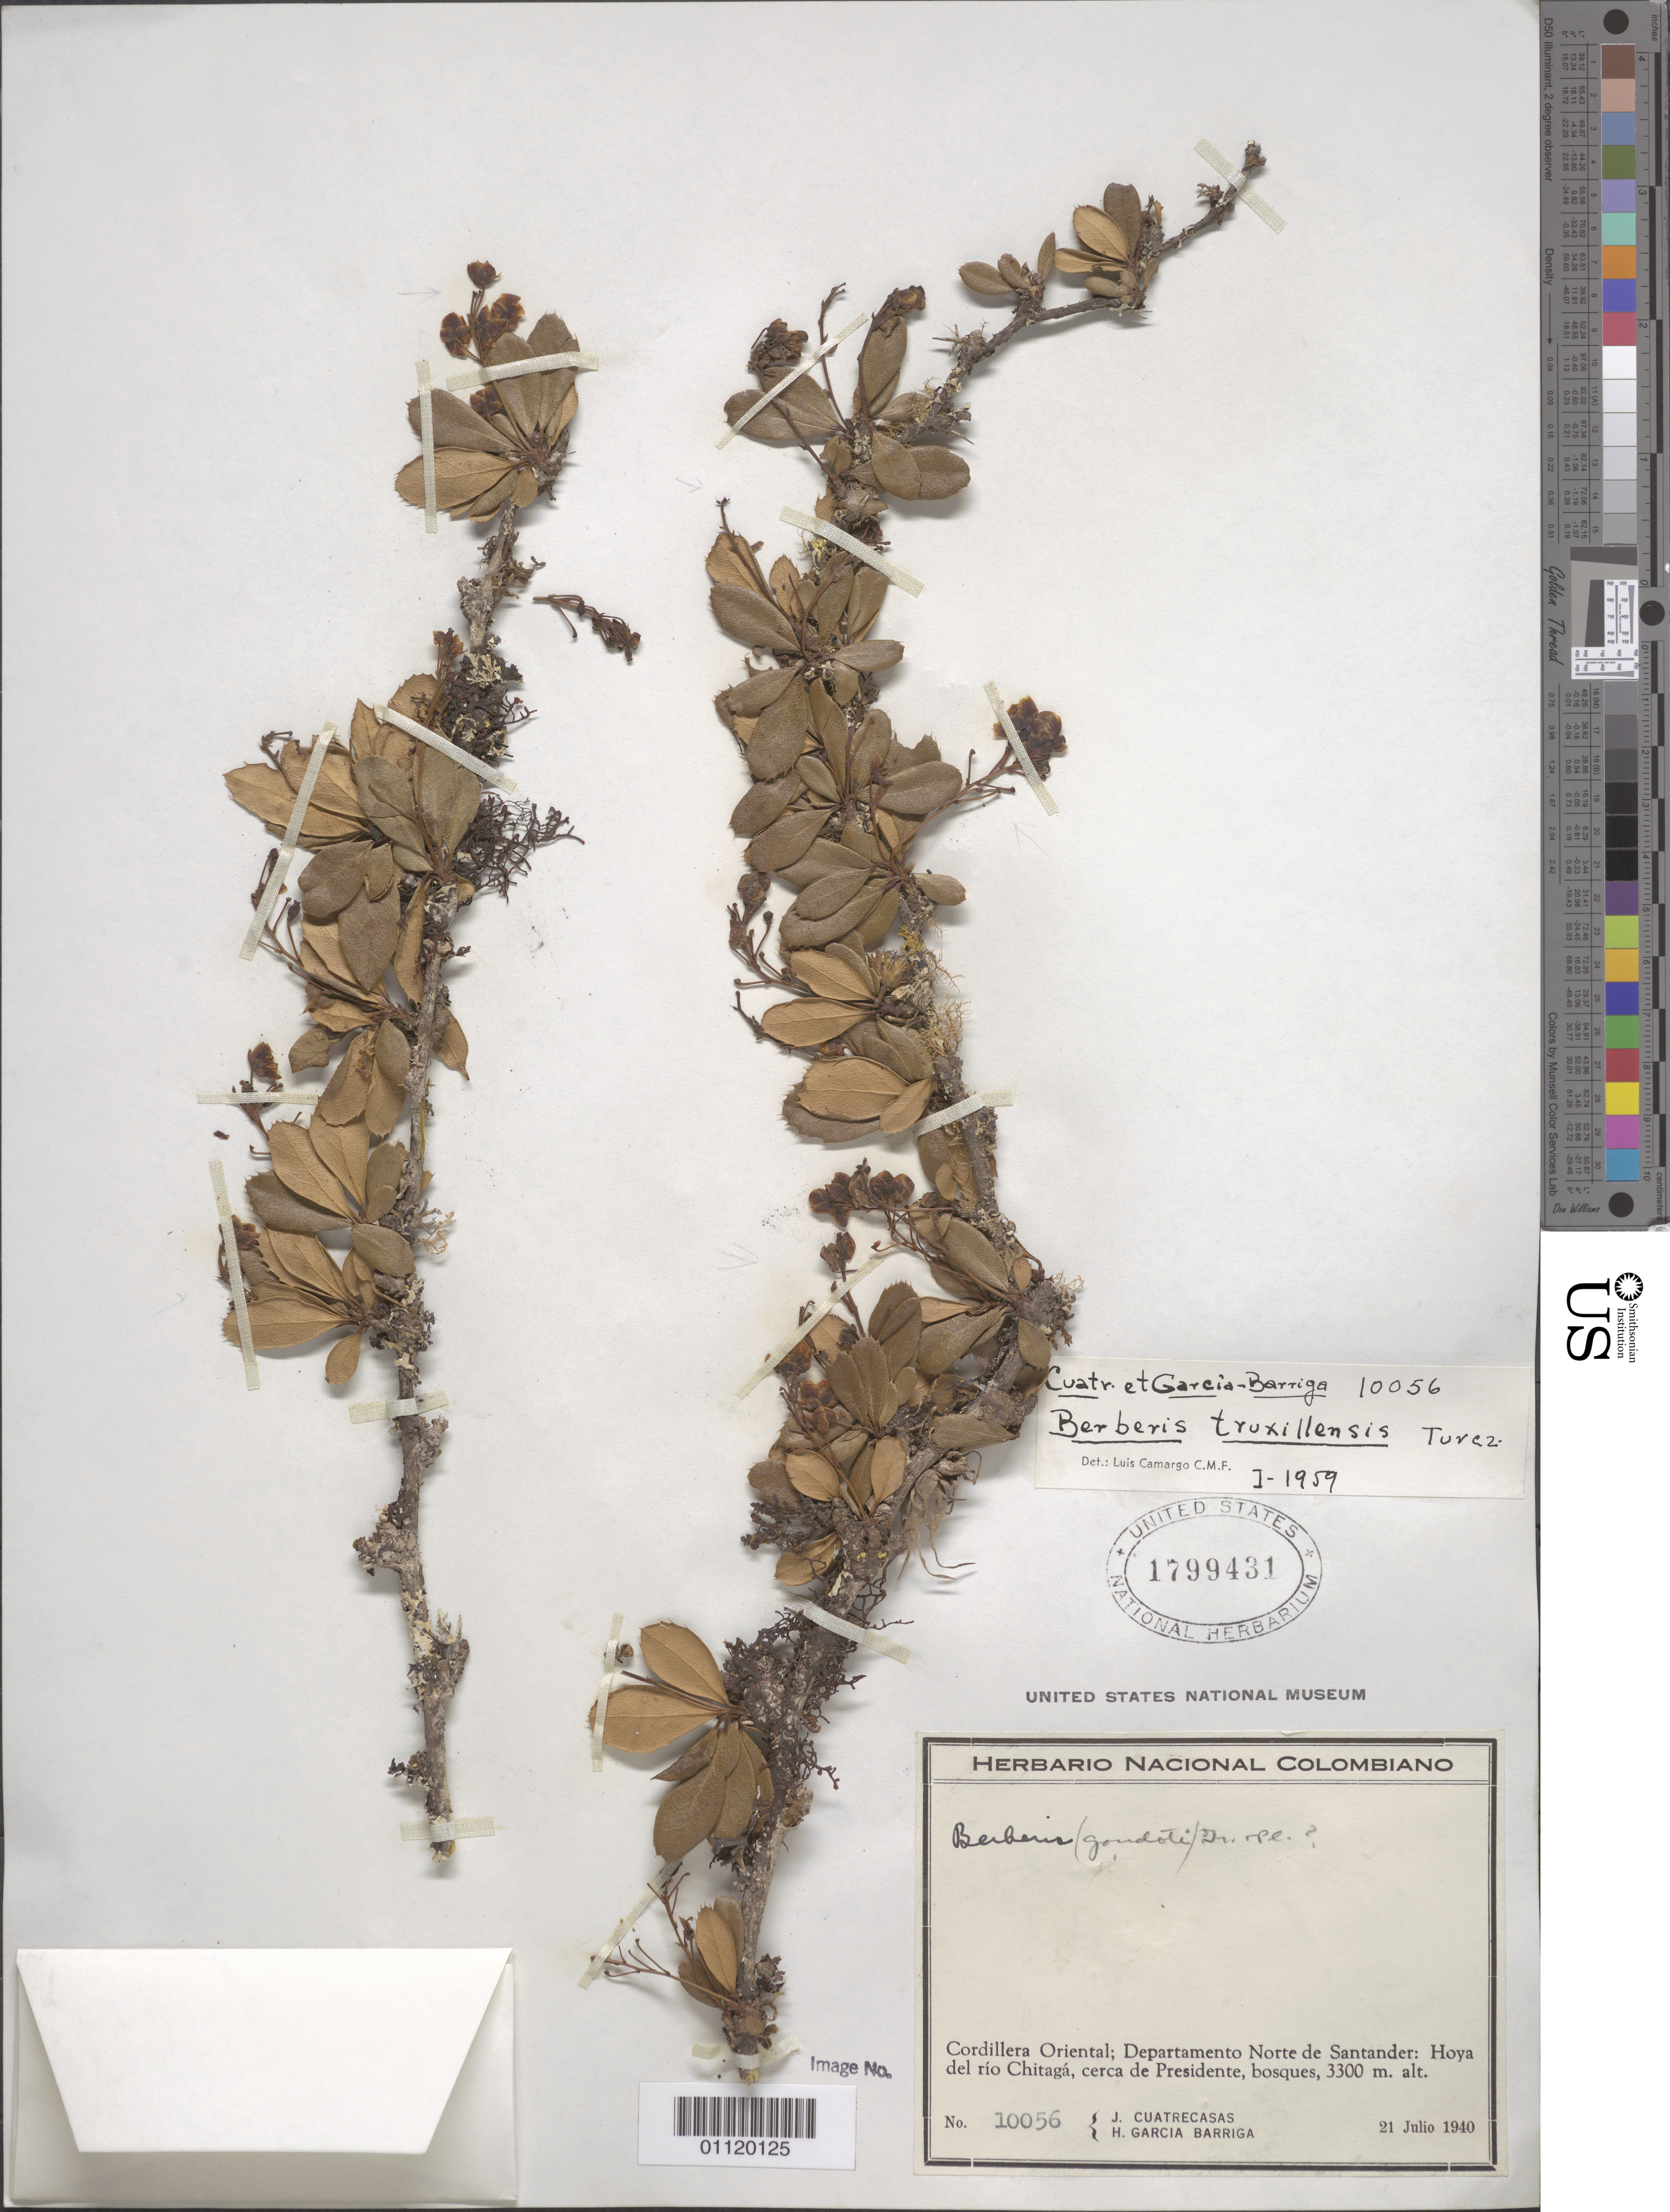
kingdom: Plantae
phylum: Tracheophyta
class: Magnoliopsida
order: Ranunculales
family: Berberidaceae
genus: Berberis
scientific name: Berberis truxillensis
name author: Turcz.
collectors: J. Cuatrecasas & H. García Barriga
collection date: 1940-07-21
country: Colombia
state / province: Norte de Santander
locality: Hoya (hole/river basin?) of Chitagá river, near Presidente, woods.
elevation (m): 3300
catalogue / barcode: US 1799431